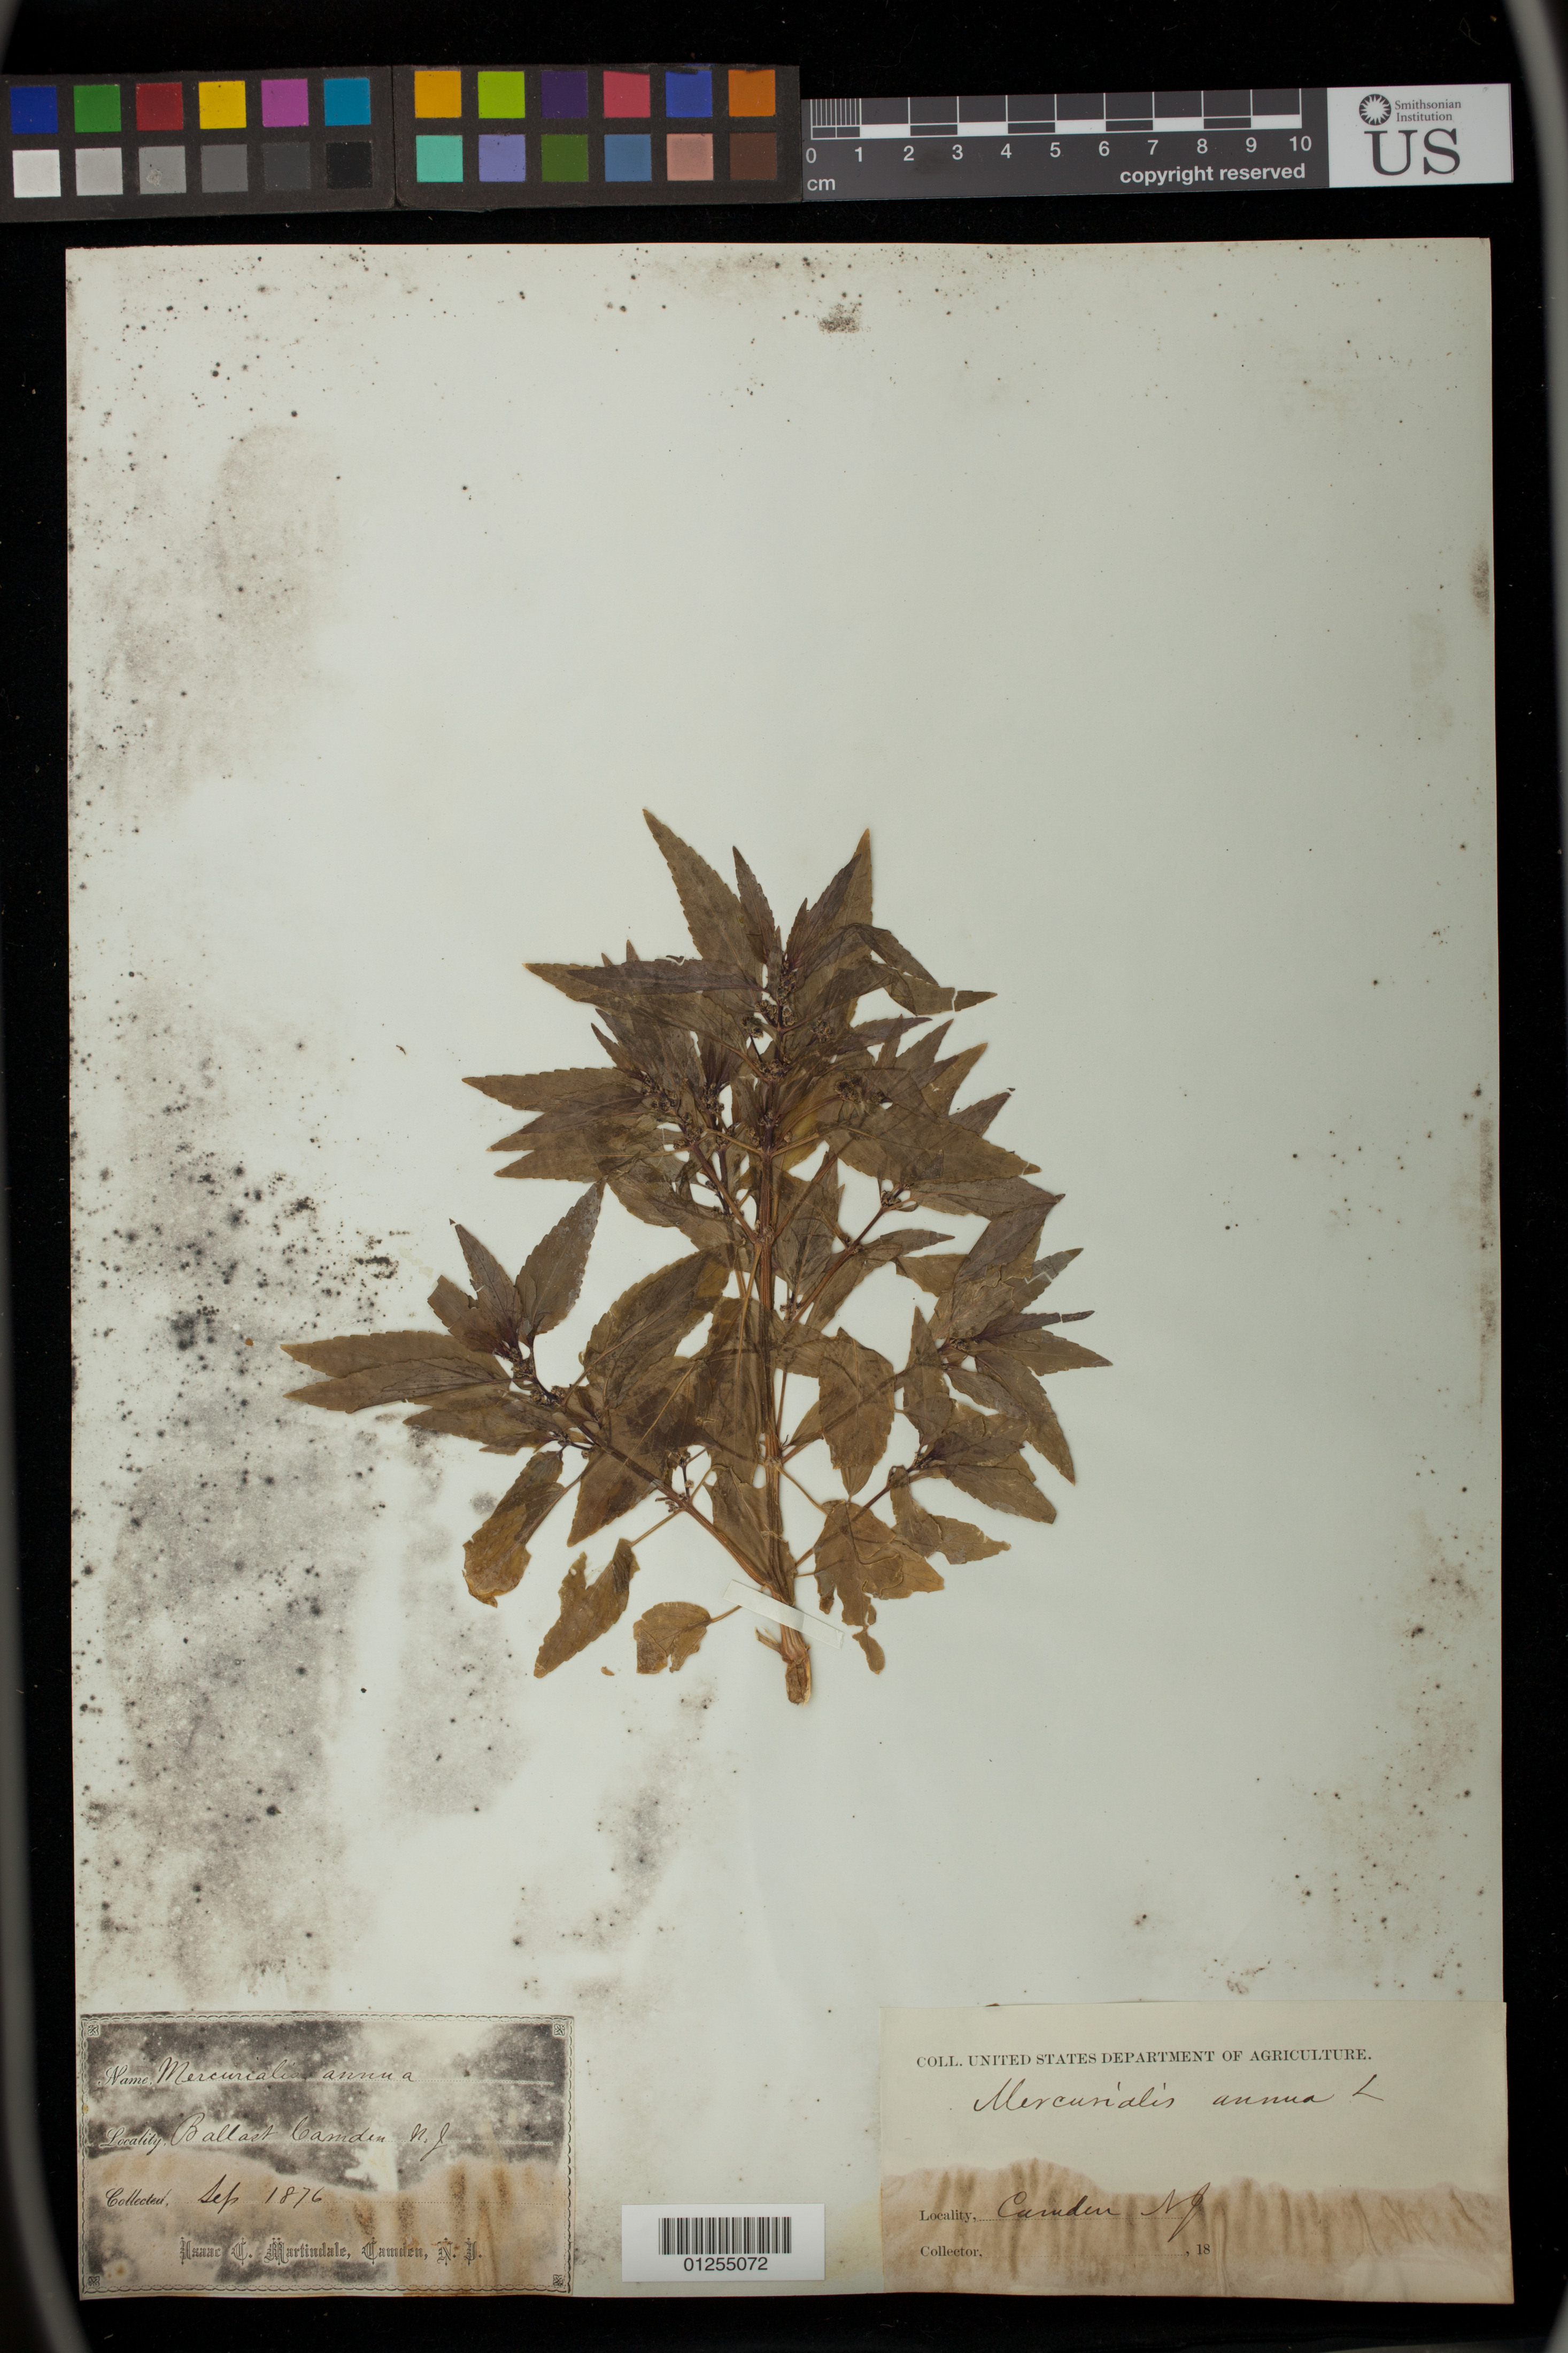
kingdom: Plantae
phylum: Tracheophyta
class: Magnoliopsida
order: Malpighiales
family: Euphorbiaceae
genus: Mercurialis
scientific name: Mercurialis annua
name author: L.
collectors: I. C. Martindale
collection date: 1876-09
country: United States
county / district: Camden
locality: Camden